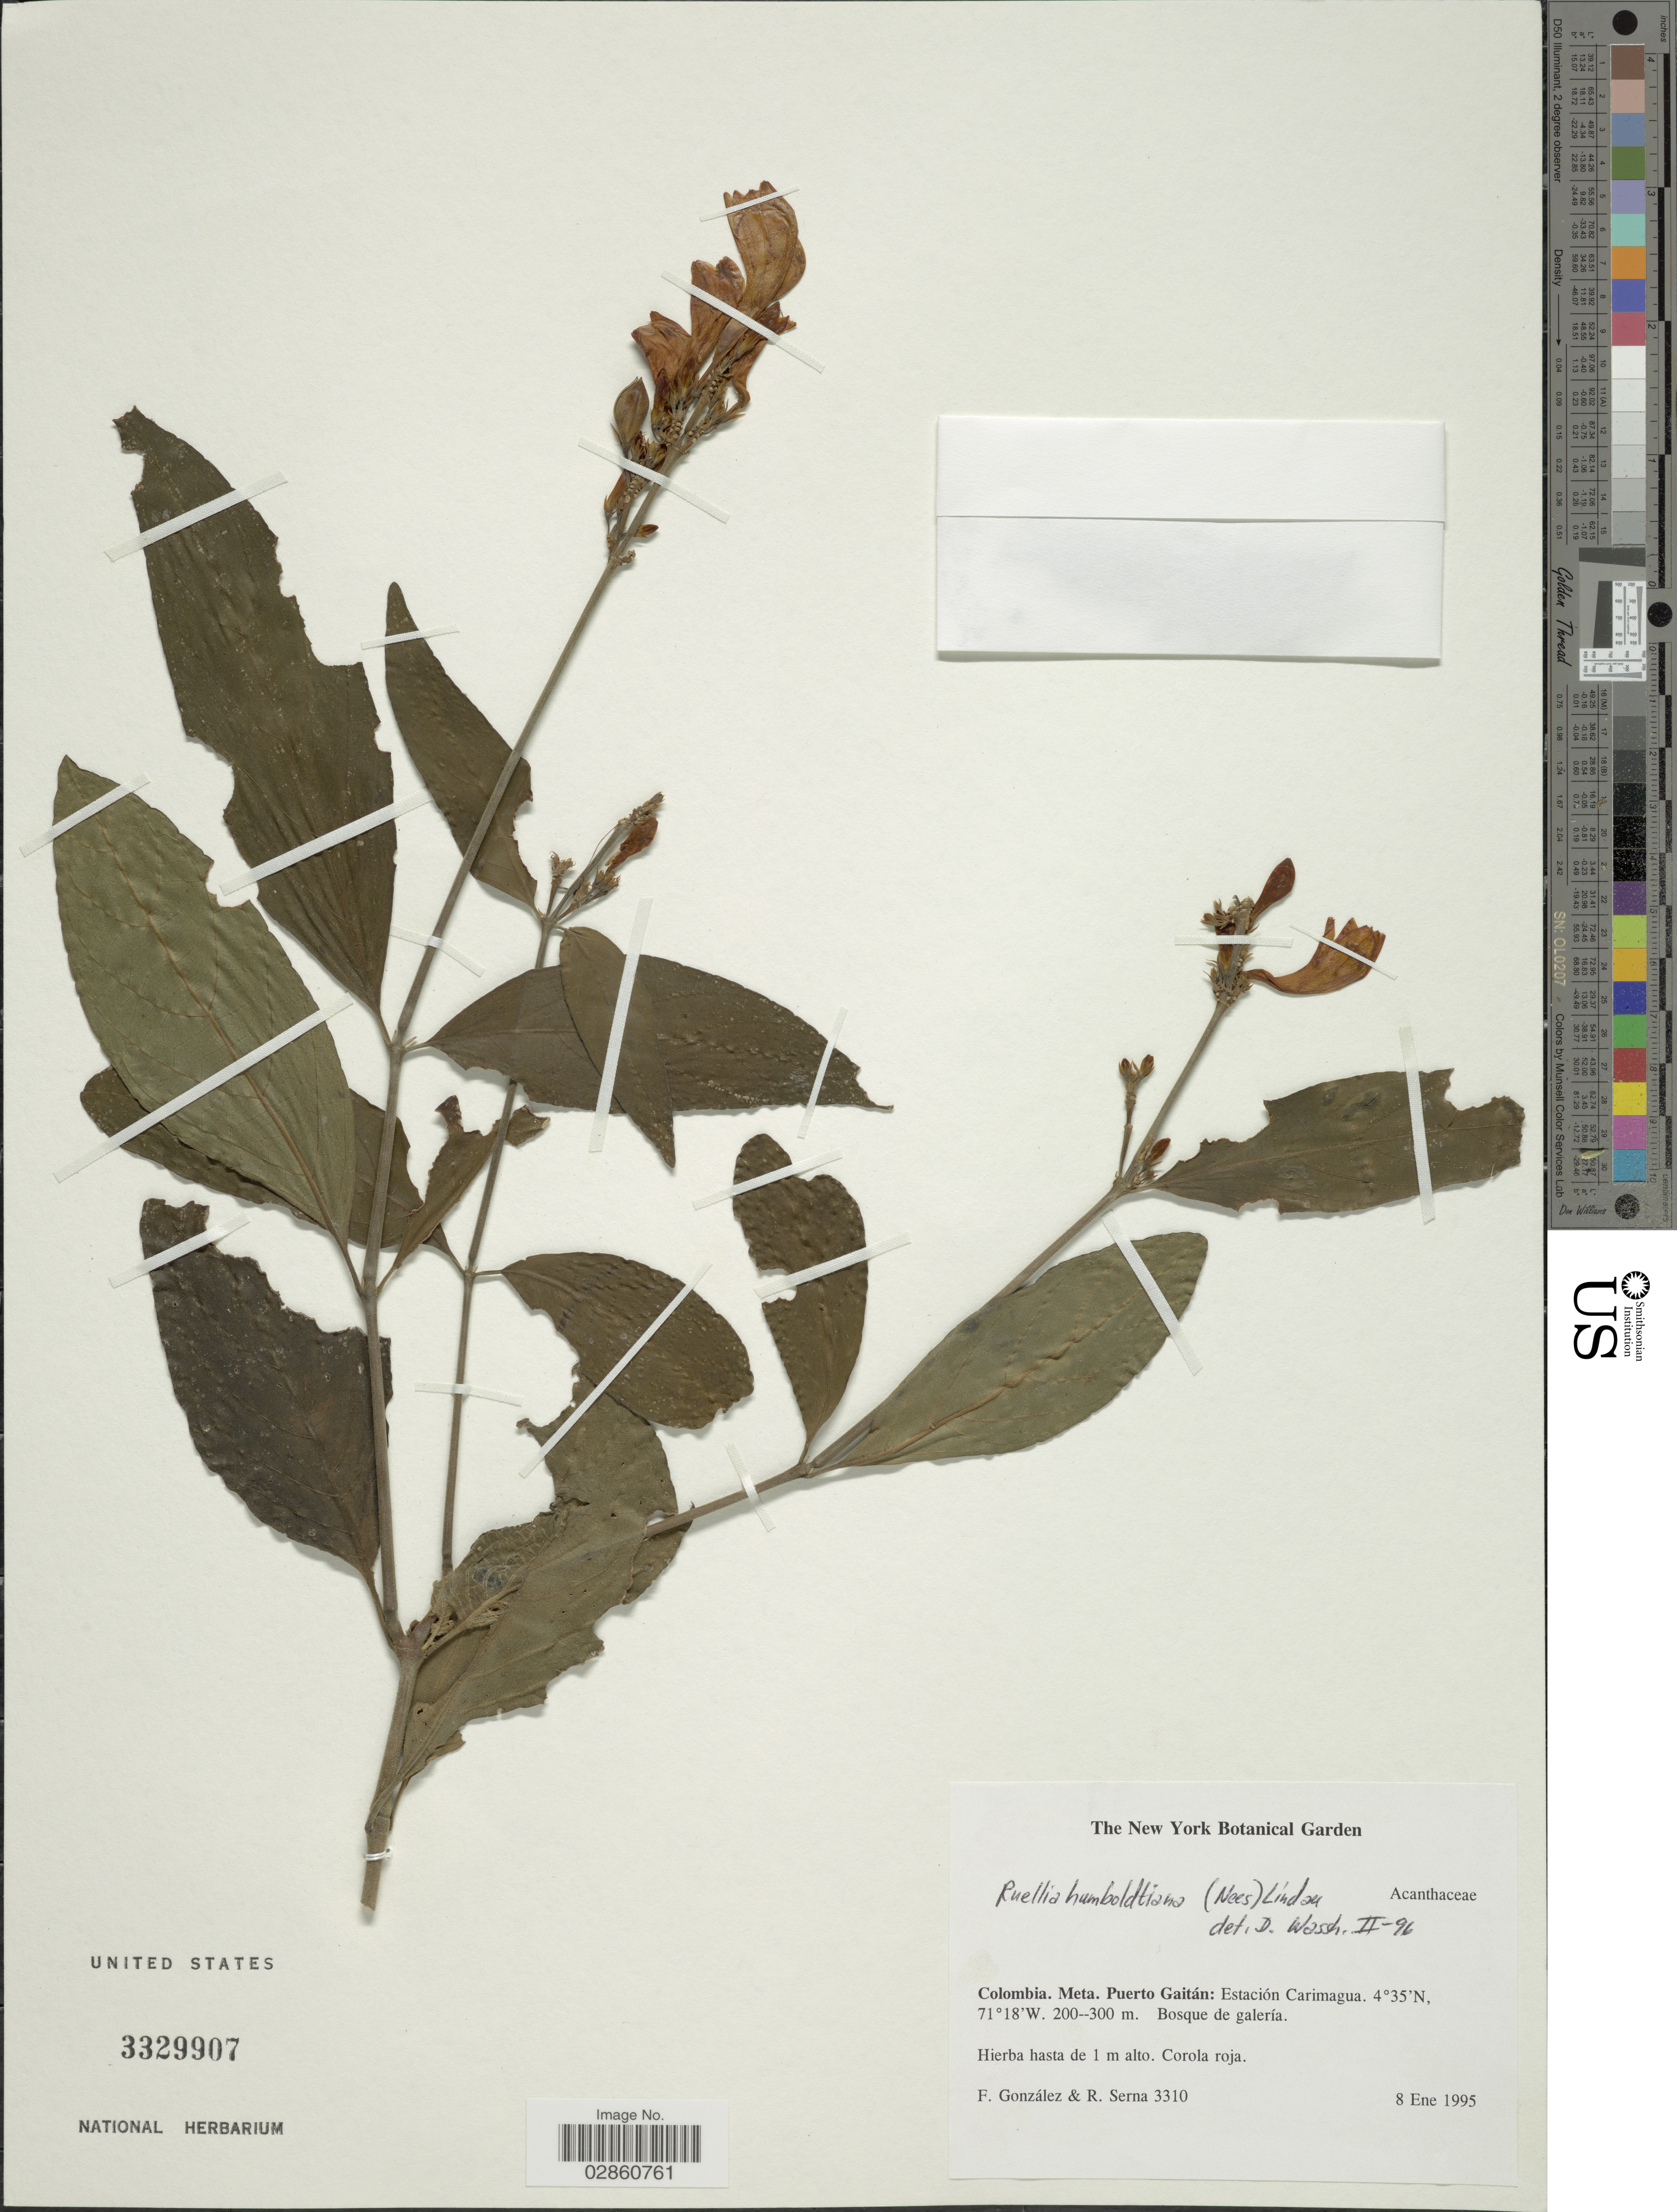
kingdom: Plantae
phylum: Tracheophyta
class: Magnoliopsida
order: Lamiales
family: Acanthaceae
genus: Ruellia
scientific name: Ruellia humboldtiana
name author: (Nees) Lindau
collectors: F. González & R. Serna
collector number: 3310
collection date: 1995-01-08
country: Colombia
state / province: Meta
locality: Meta. Puerto Gaitán: Estación Carimagua.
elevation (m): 200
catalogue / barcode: US 3329907